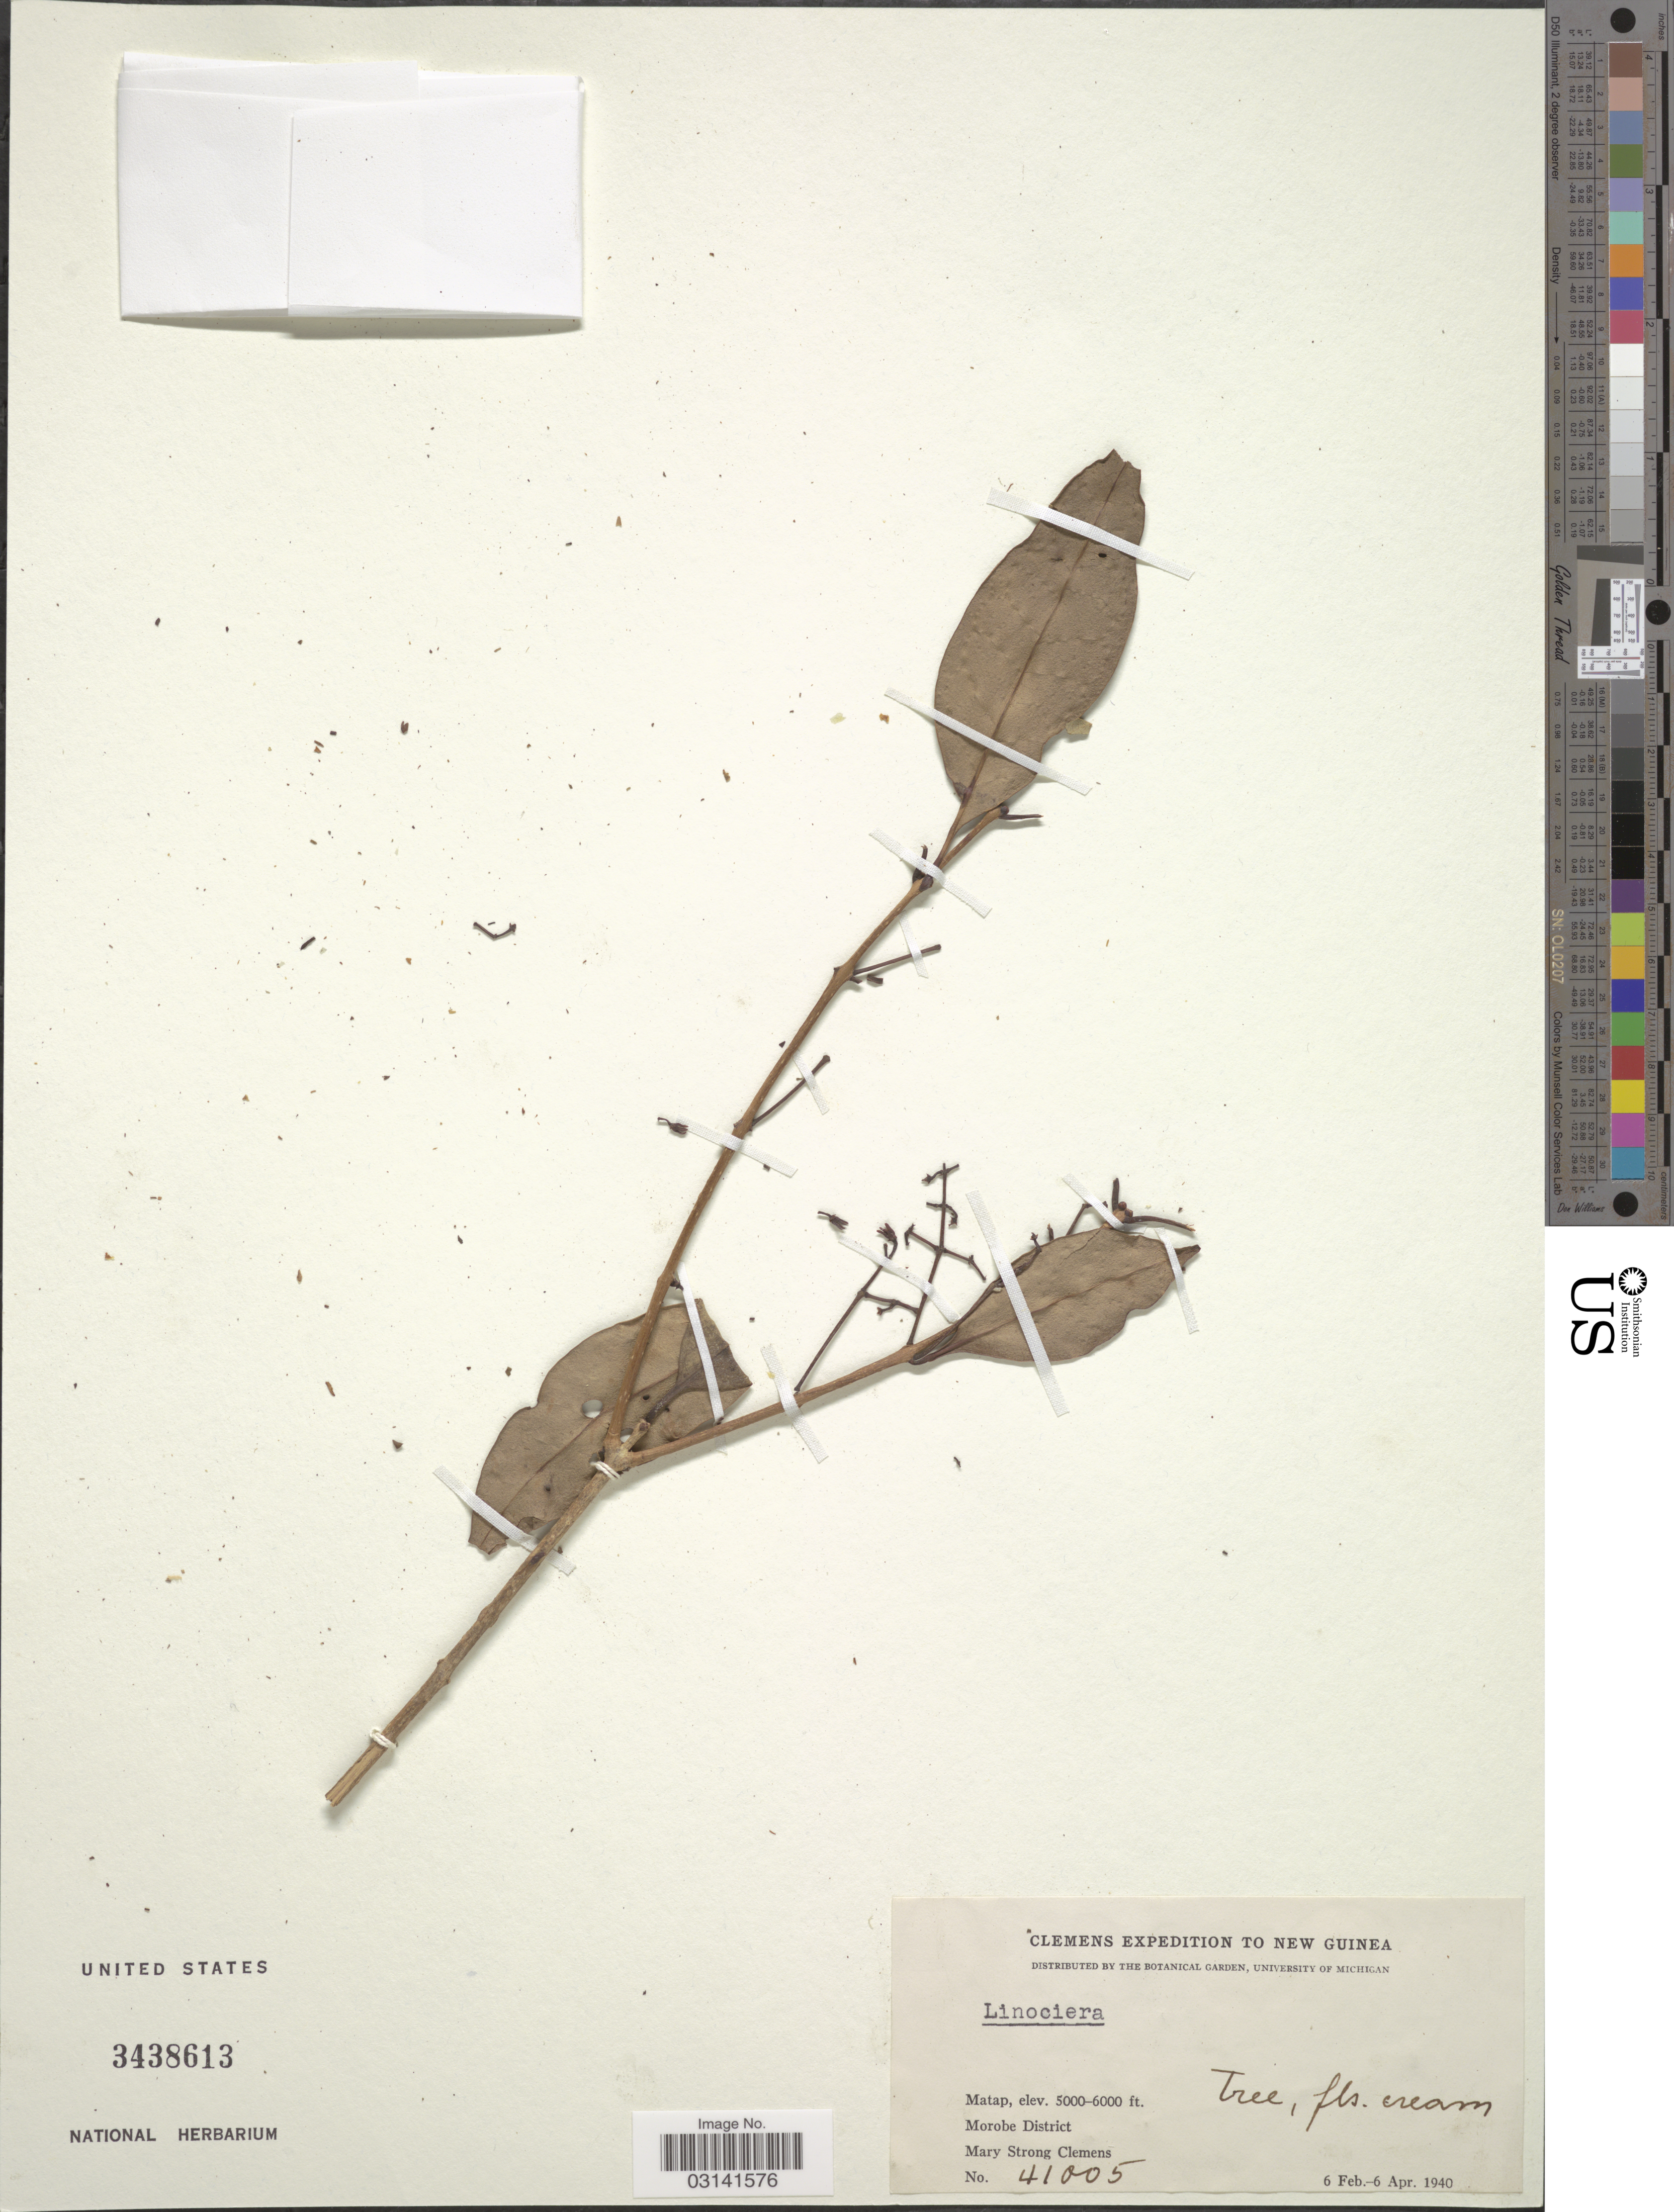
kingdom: Plantae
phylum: Tracheophyta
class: Magnoliopsida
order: Lamiales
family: Oleaceae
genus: Linociera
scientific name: Linociera sp.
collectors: M. S. Clemens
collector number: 41005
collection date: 1940-02-06/1940-04-06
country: Papua New Guinea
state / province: Morobe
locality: New Guinea. Matap, Morobe District.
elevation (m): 1524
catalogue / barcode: US 3438613